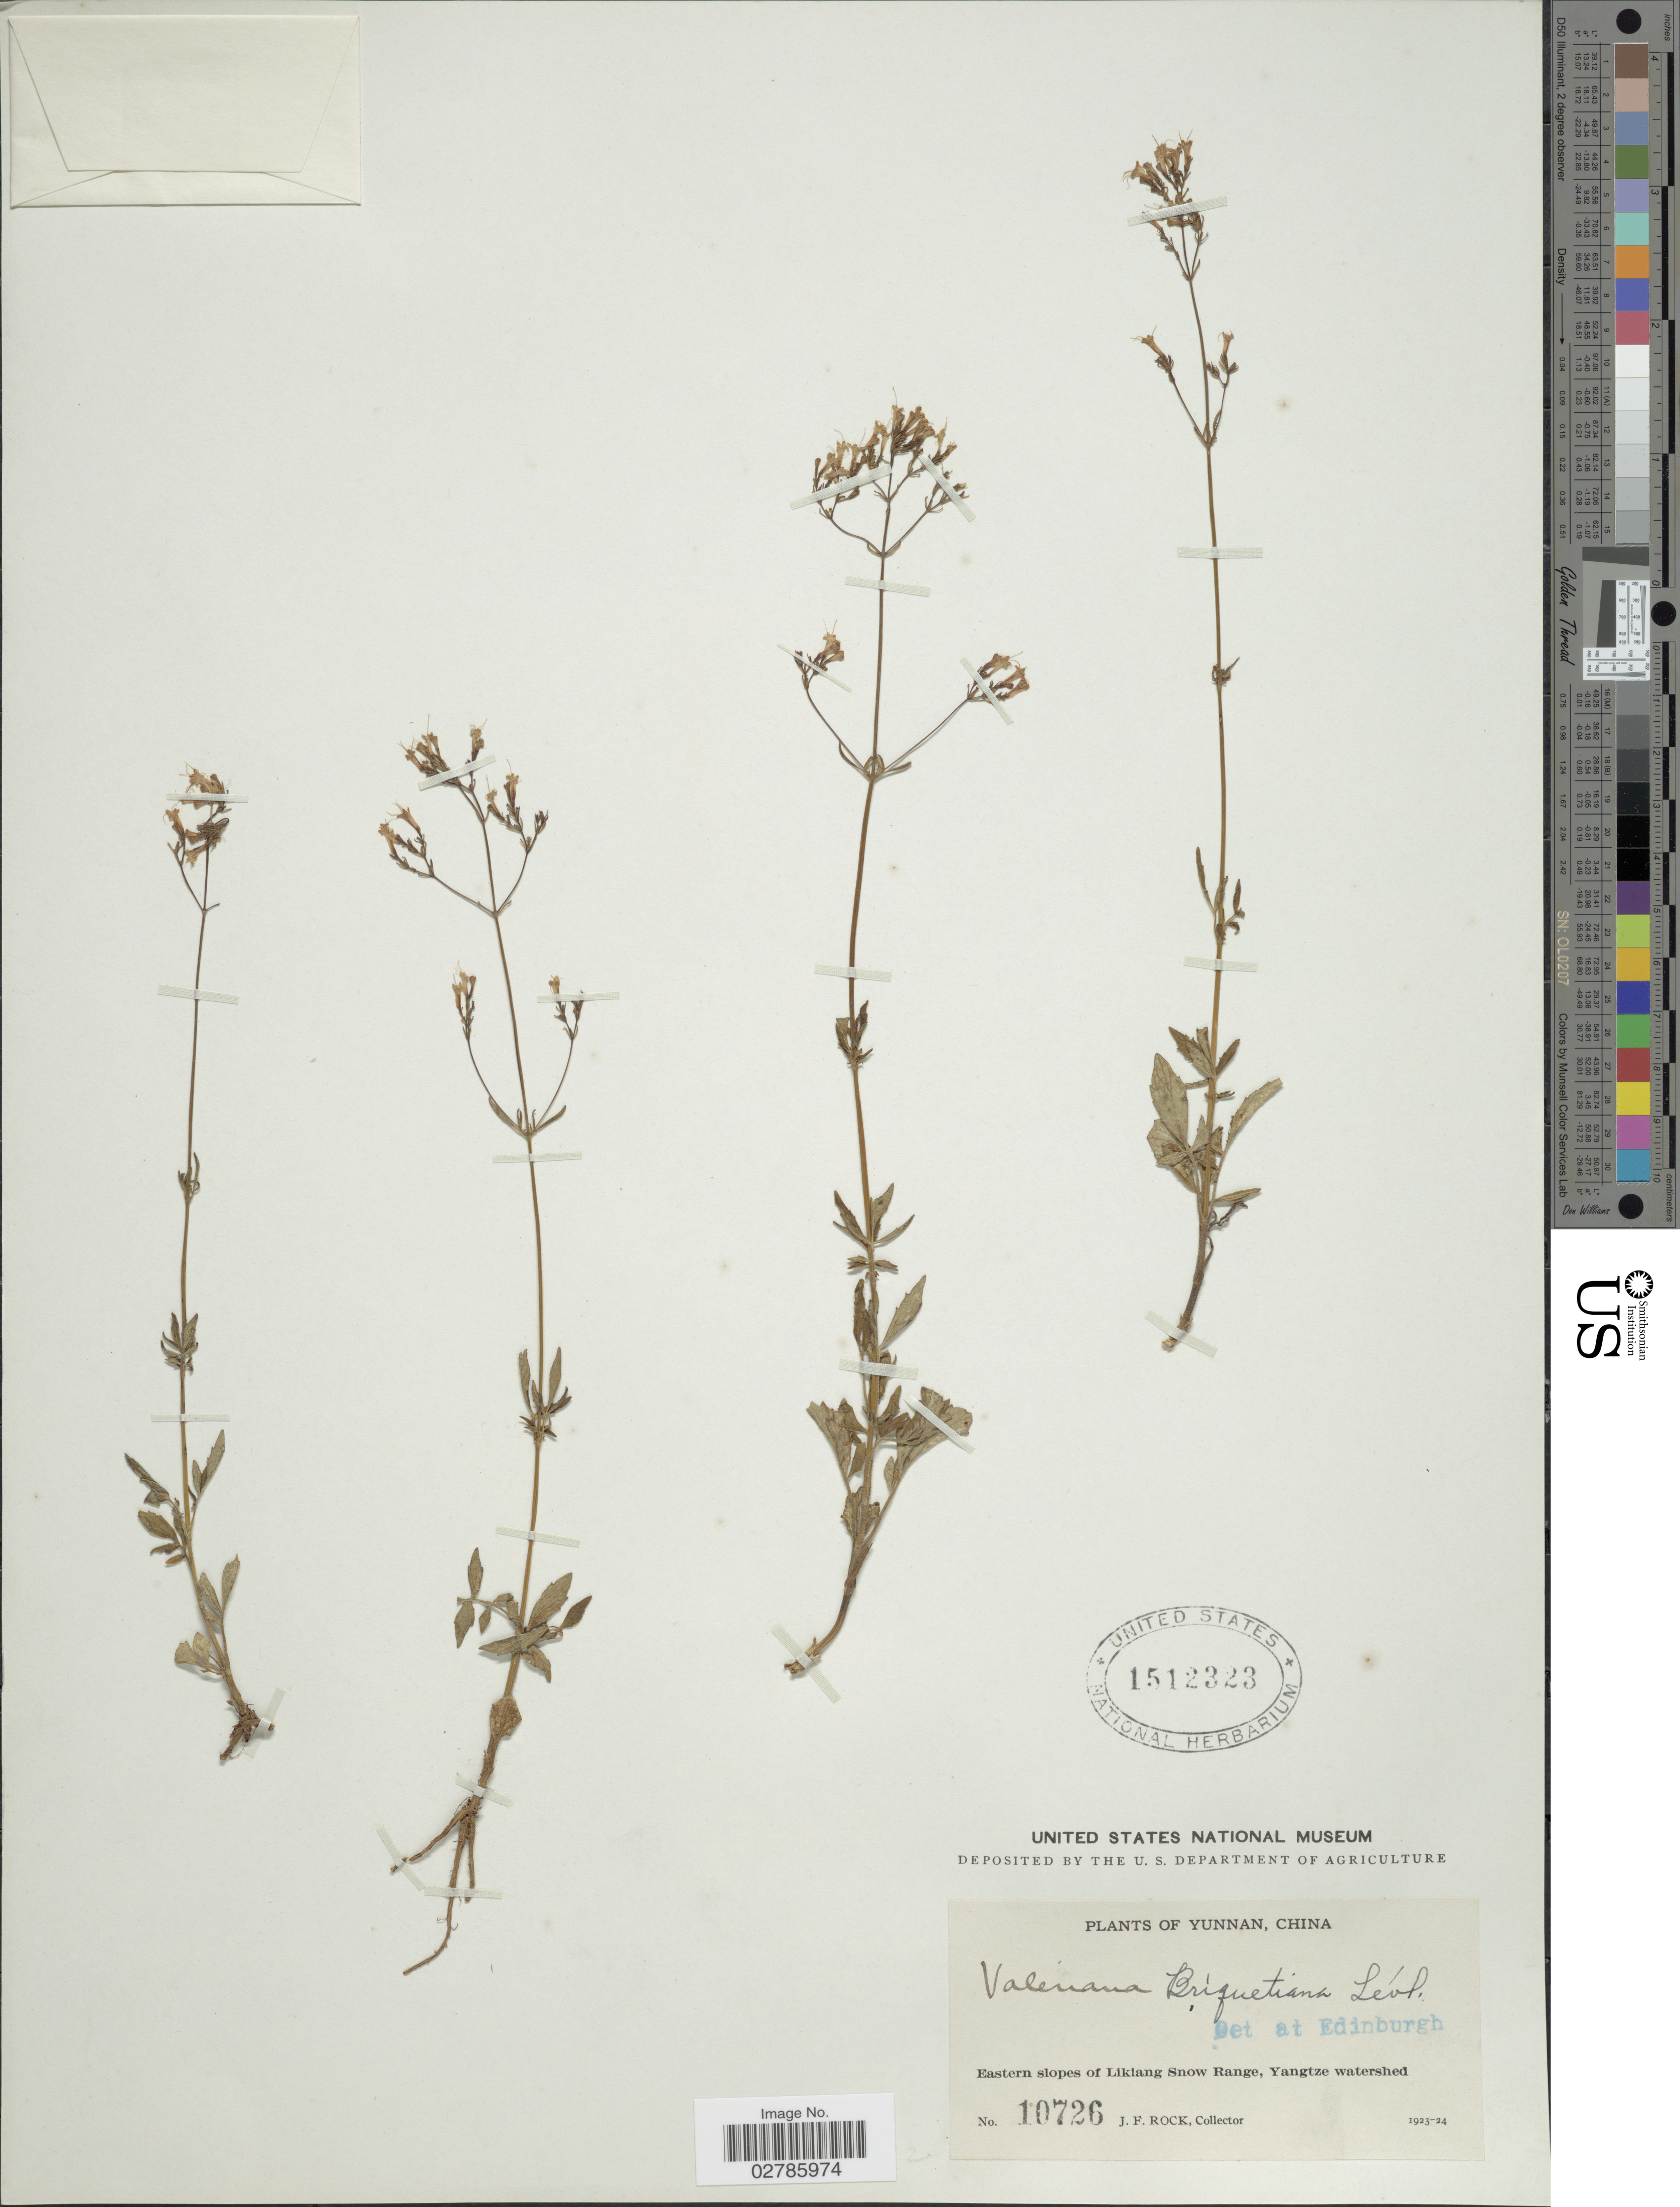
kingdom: Plantae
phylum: Tracheophyta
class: Magnoliopsida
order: Dipsacales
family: Caprifoliaceae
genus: Valeriana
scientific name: Valeriana briquetiana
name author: H. Lév.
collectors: J. Rock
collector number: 10726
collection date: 1923/1924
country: China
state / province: Yunnan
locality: Eastern slopes of Likiang Snow Range, Yangtze watershed.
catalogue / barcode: US 1512323